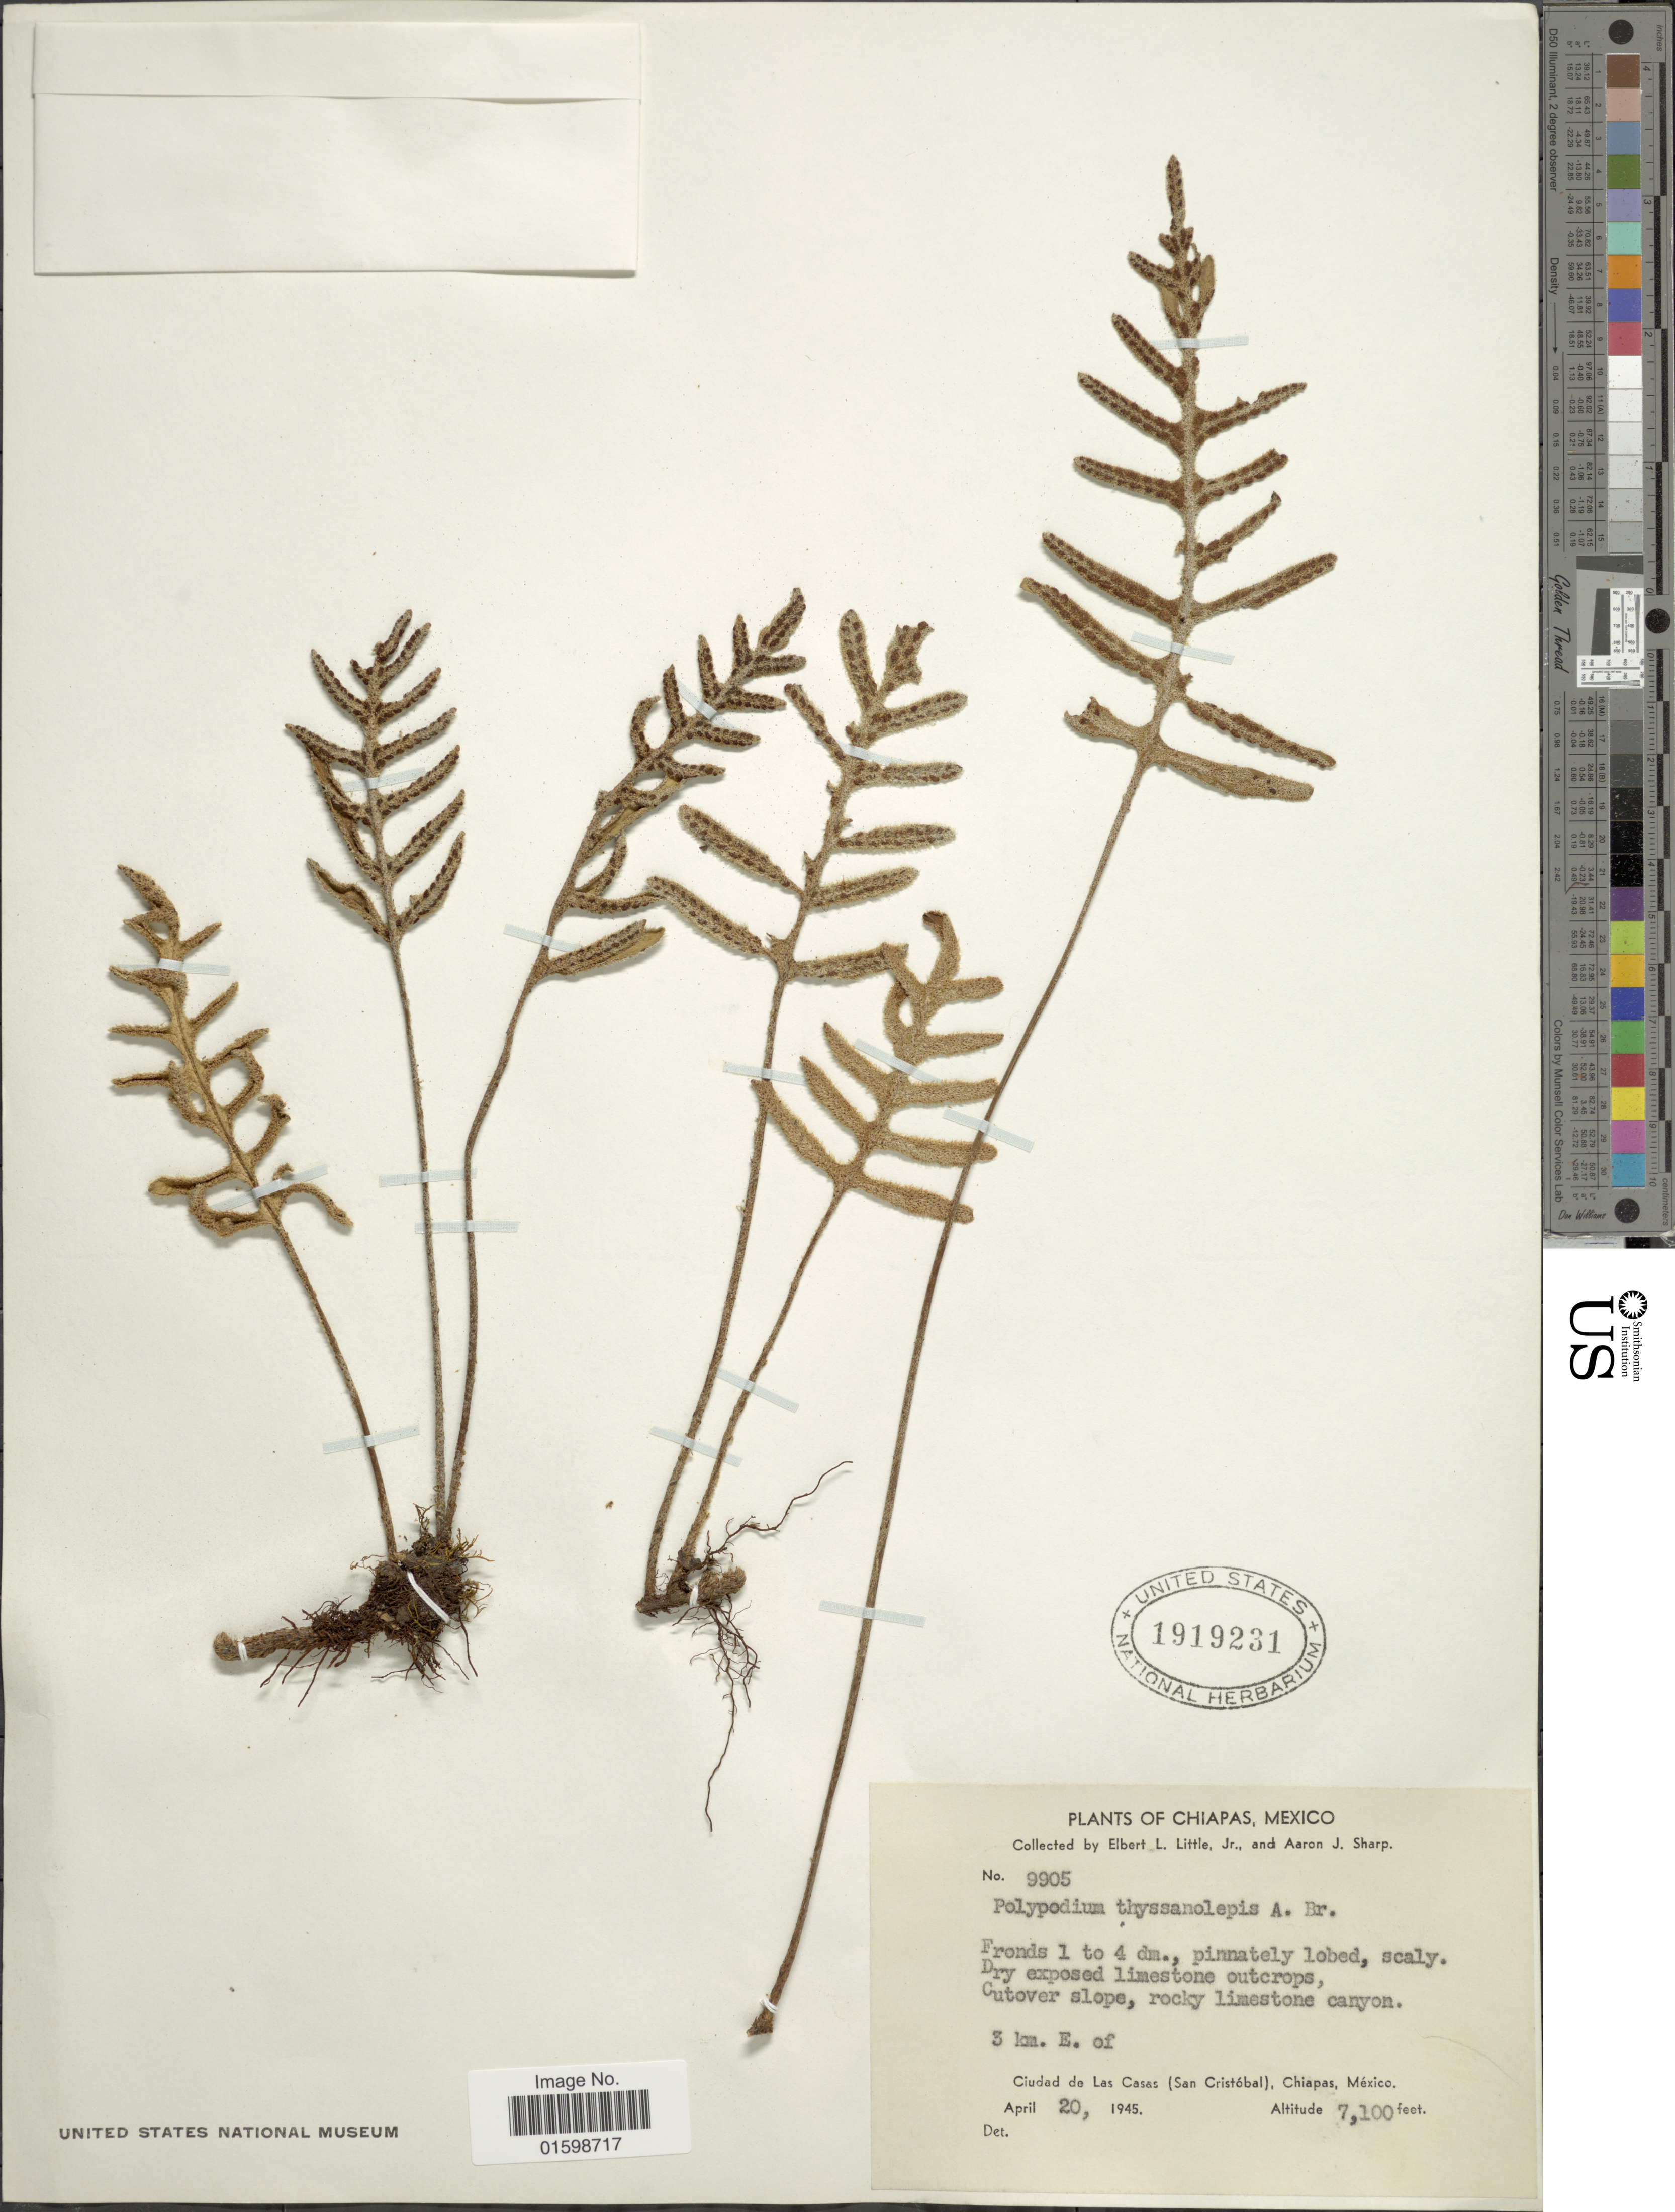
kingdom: Plantae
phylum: Tracheophyta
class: Polypodiopsida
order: Polypodiales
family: Polypodiaceae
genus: Pleopeltis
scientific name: Pleopeltis thyssanolepis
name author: (A. Braun ex Klotzsch) E.G. Andrews & Windham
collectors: E. L. Little & Mrs A. J. Sharp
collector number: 9905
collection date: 1945-04-20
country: Mexico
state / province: Chiapas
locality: Cutover slope, rocky limestone canyon, 3 km. E. of ciudad de Las Casas (San Cristóbal)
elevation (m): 2164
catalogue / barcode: US 1919231